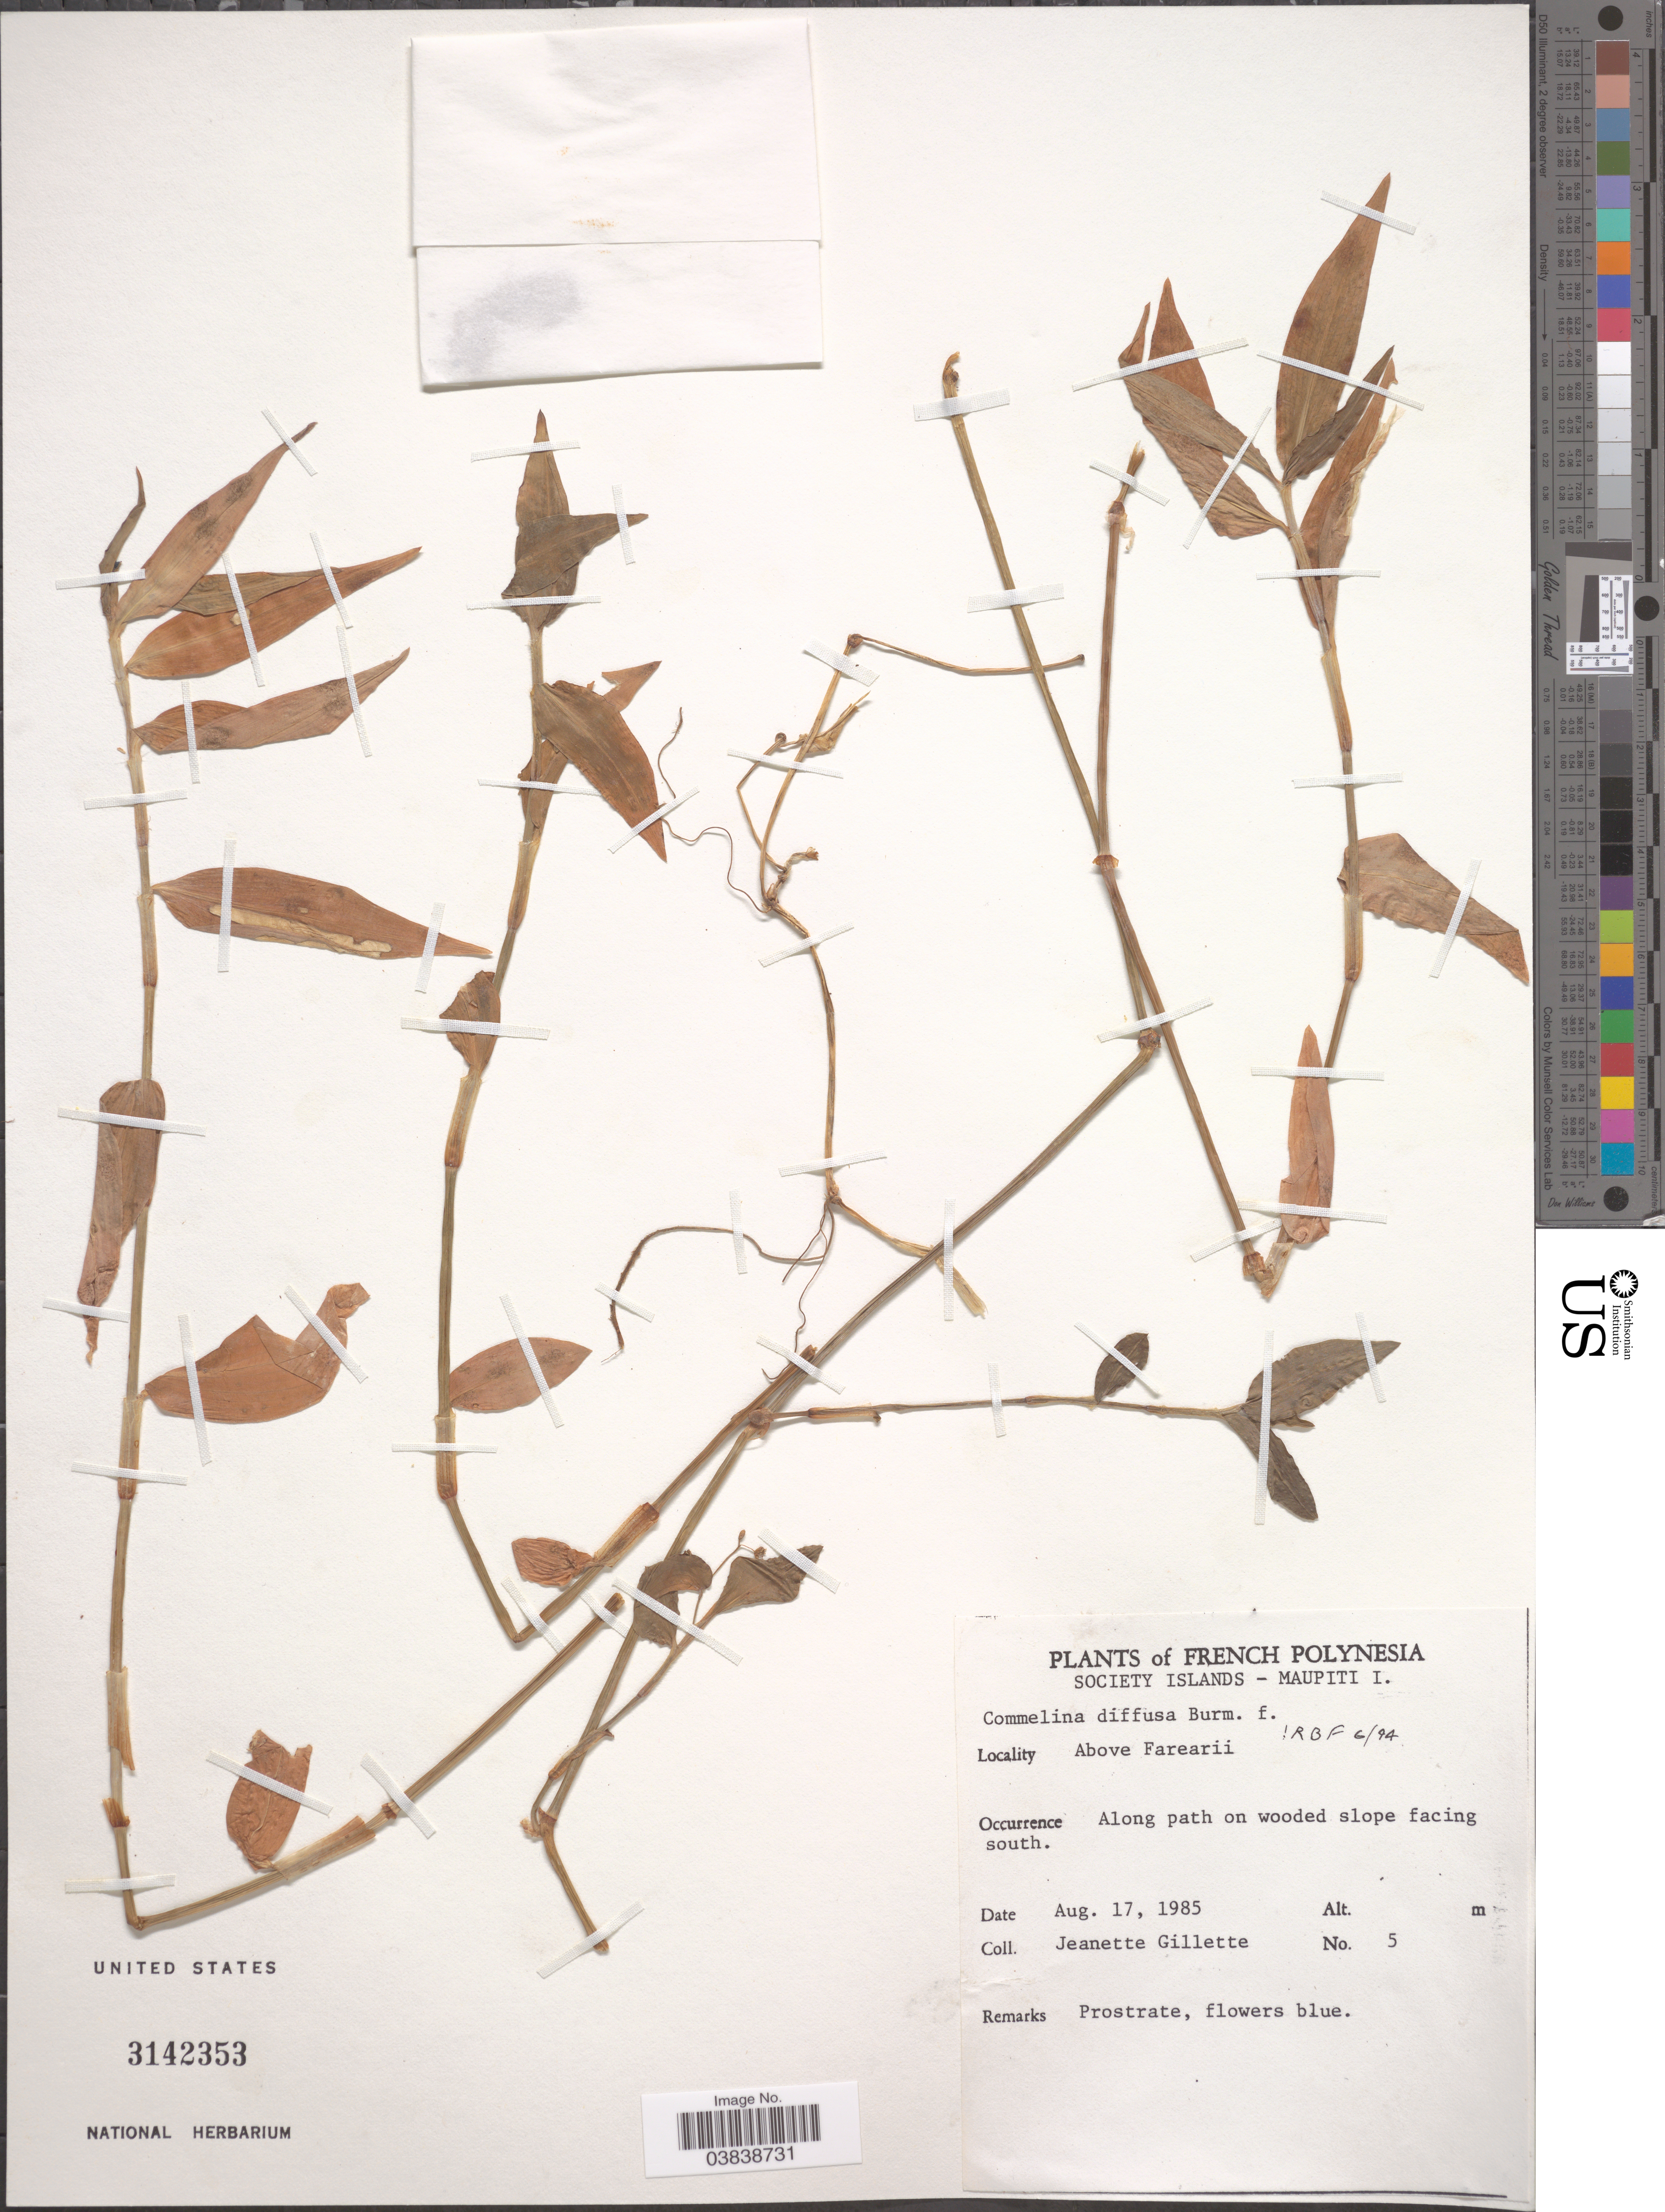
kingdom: Plantae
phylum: Tracheophyta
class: Liliopsida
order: Commelinales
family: Commelinaceae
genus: Commelina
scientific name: Commelina diffusa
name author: Burm. f.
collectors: J. Gillette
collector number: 5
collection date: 1985-08-17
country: French Polynesia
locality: Society Islands - Maupiti I. Above Farearii. Along path on wooded slope facing south.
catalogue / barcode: US 3142353